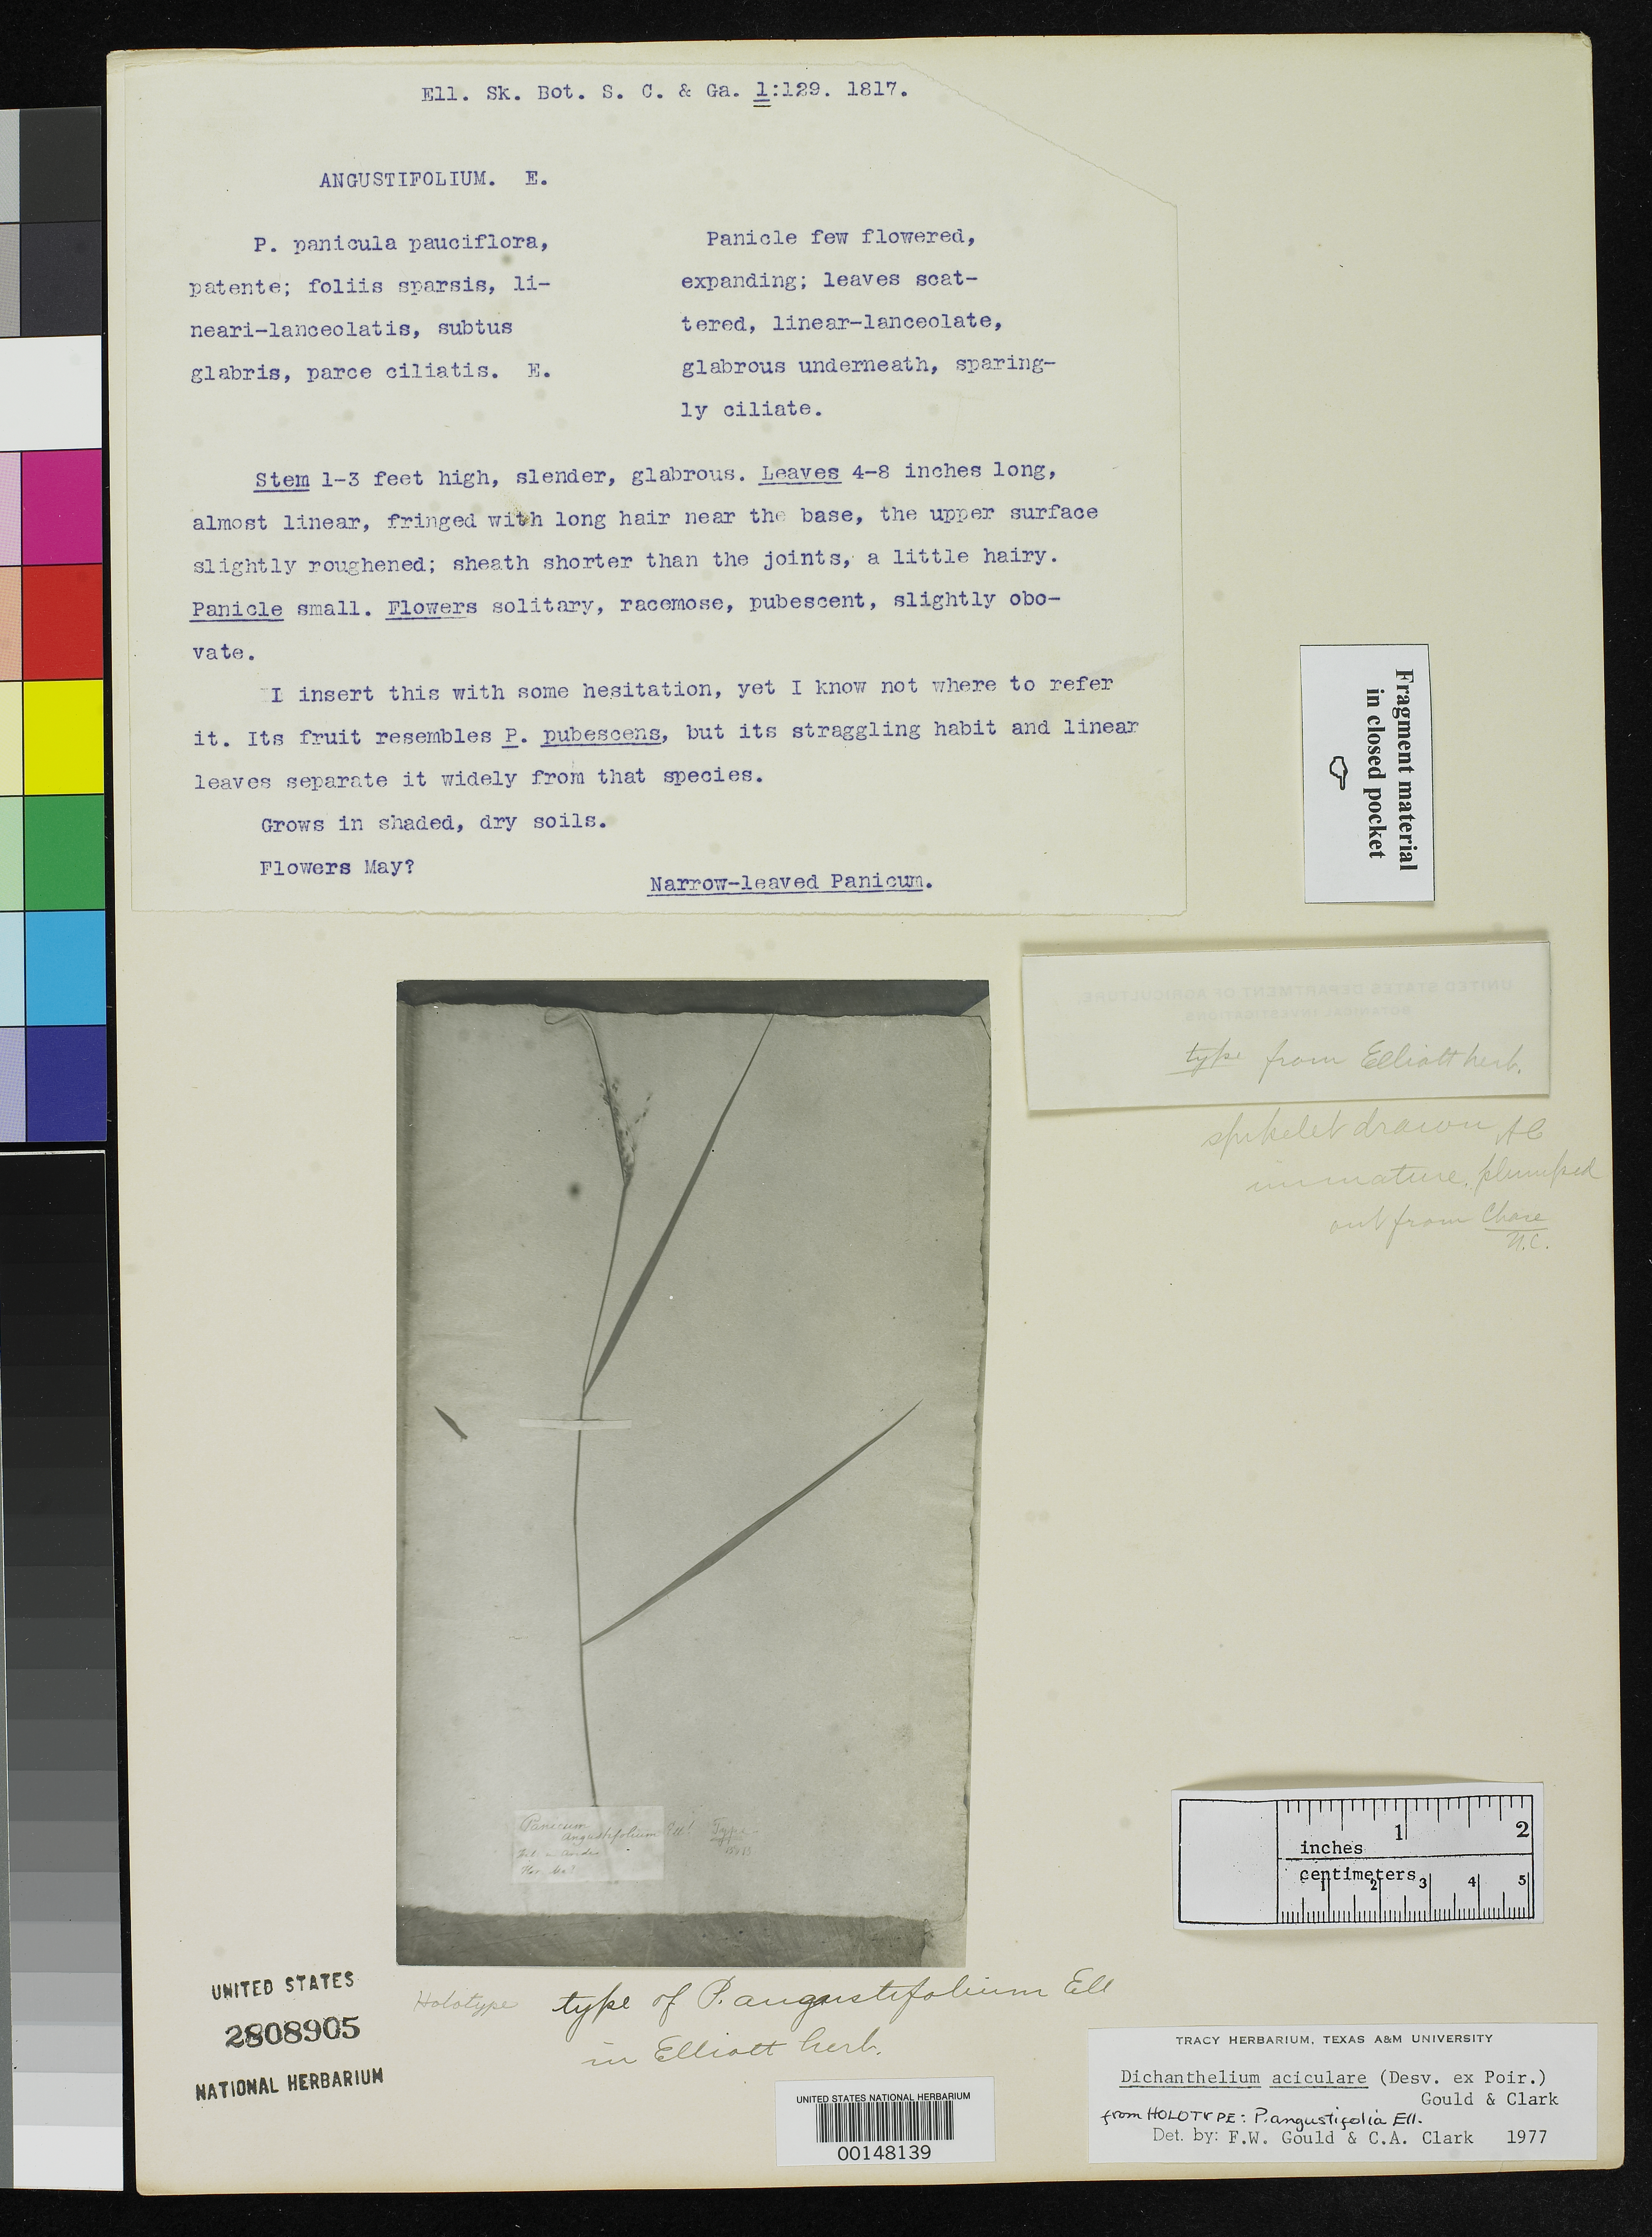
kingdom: Plantae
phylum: Tracheophyta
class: Liliopsida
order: Poales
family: Poaceae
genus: Panicum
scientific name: Panicum angustifolium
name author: Elliott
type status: Type Fragment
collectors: S. Elliott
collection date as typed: May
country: United States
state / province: South Carolina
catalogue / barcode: US 2808905